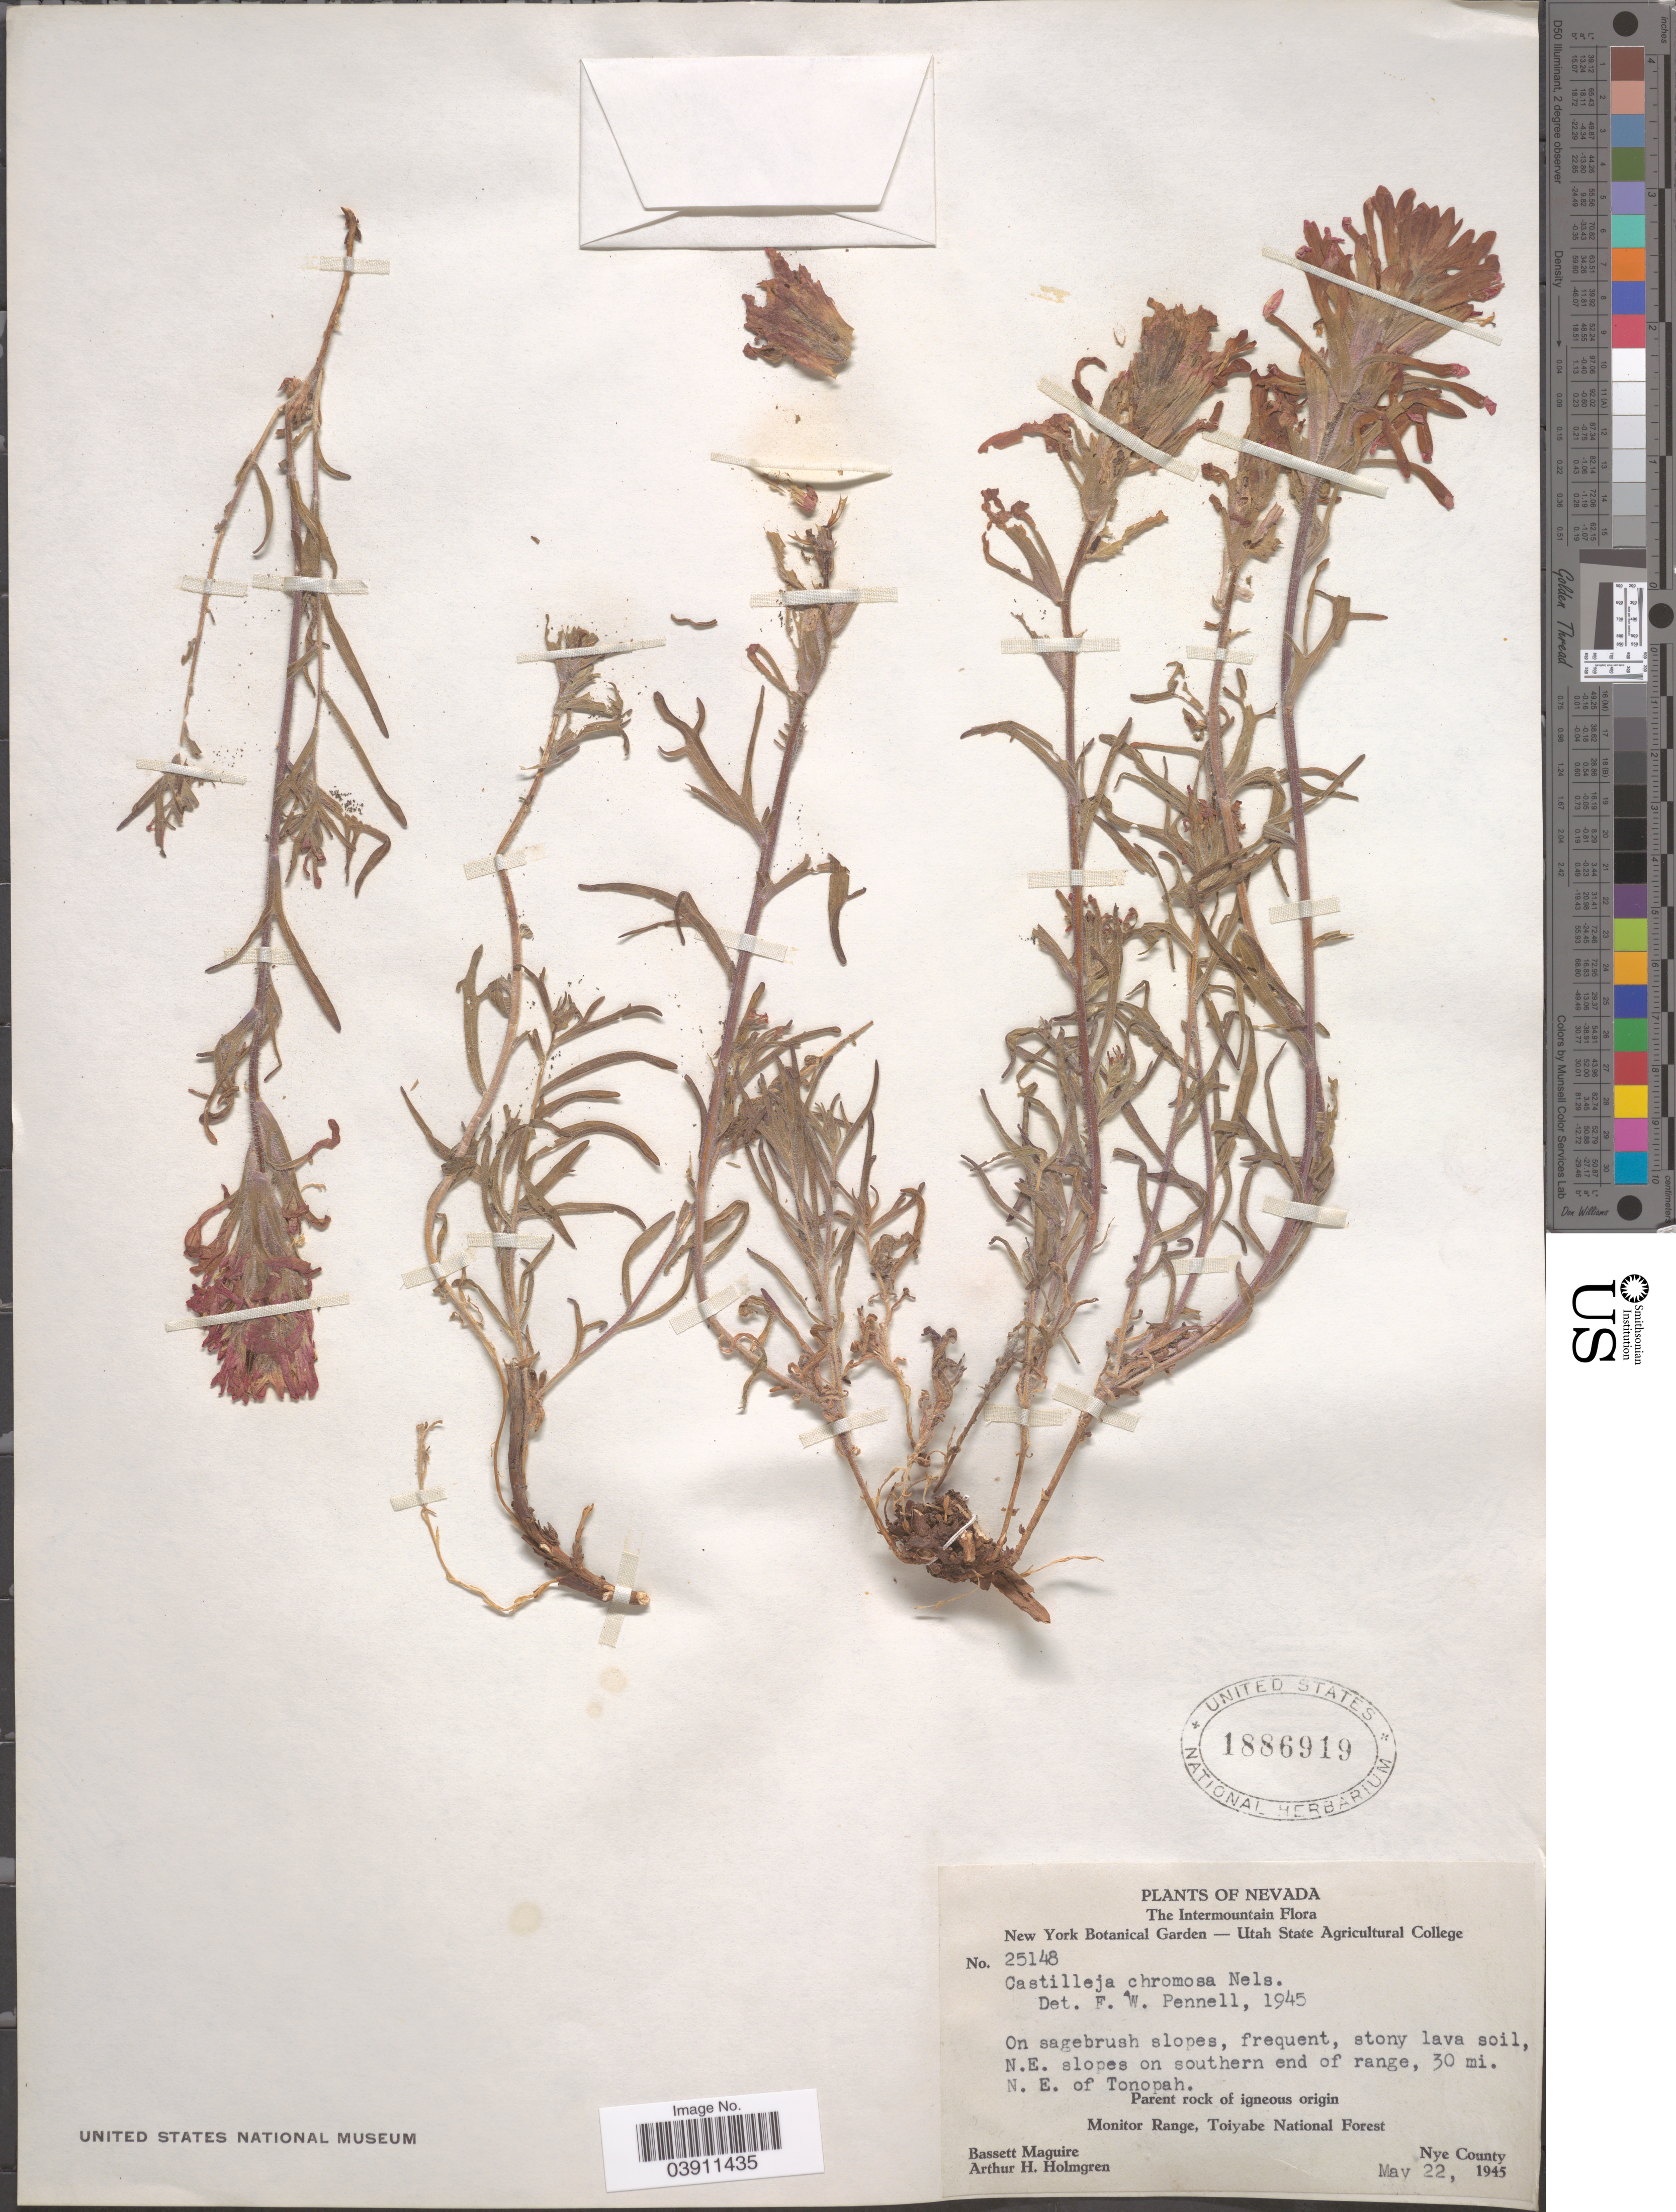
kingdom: Plantae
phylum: Tracheophyta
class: Magnoliopsida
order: Lamiales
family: Orobanchaceae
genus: Castilleja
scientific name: Castilleja chromosa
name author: A. Nelson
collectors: B. Maguire & A. H. Holmgren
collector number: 25148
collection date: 1945-05-22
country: United States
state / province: Nevada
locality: The Intermountain. N.E. slopes on southern end of range, 30 mi. N. E. of Tonopah. Parent rock of igneous origin. Monitor Range, Toiyabe National Forest. Nye County.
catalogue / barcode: US 1886919